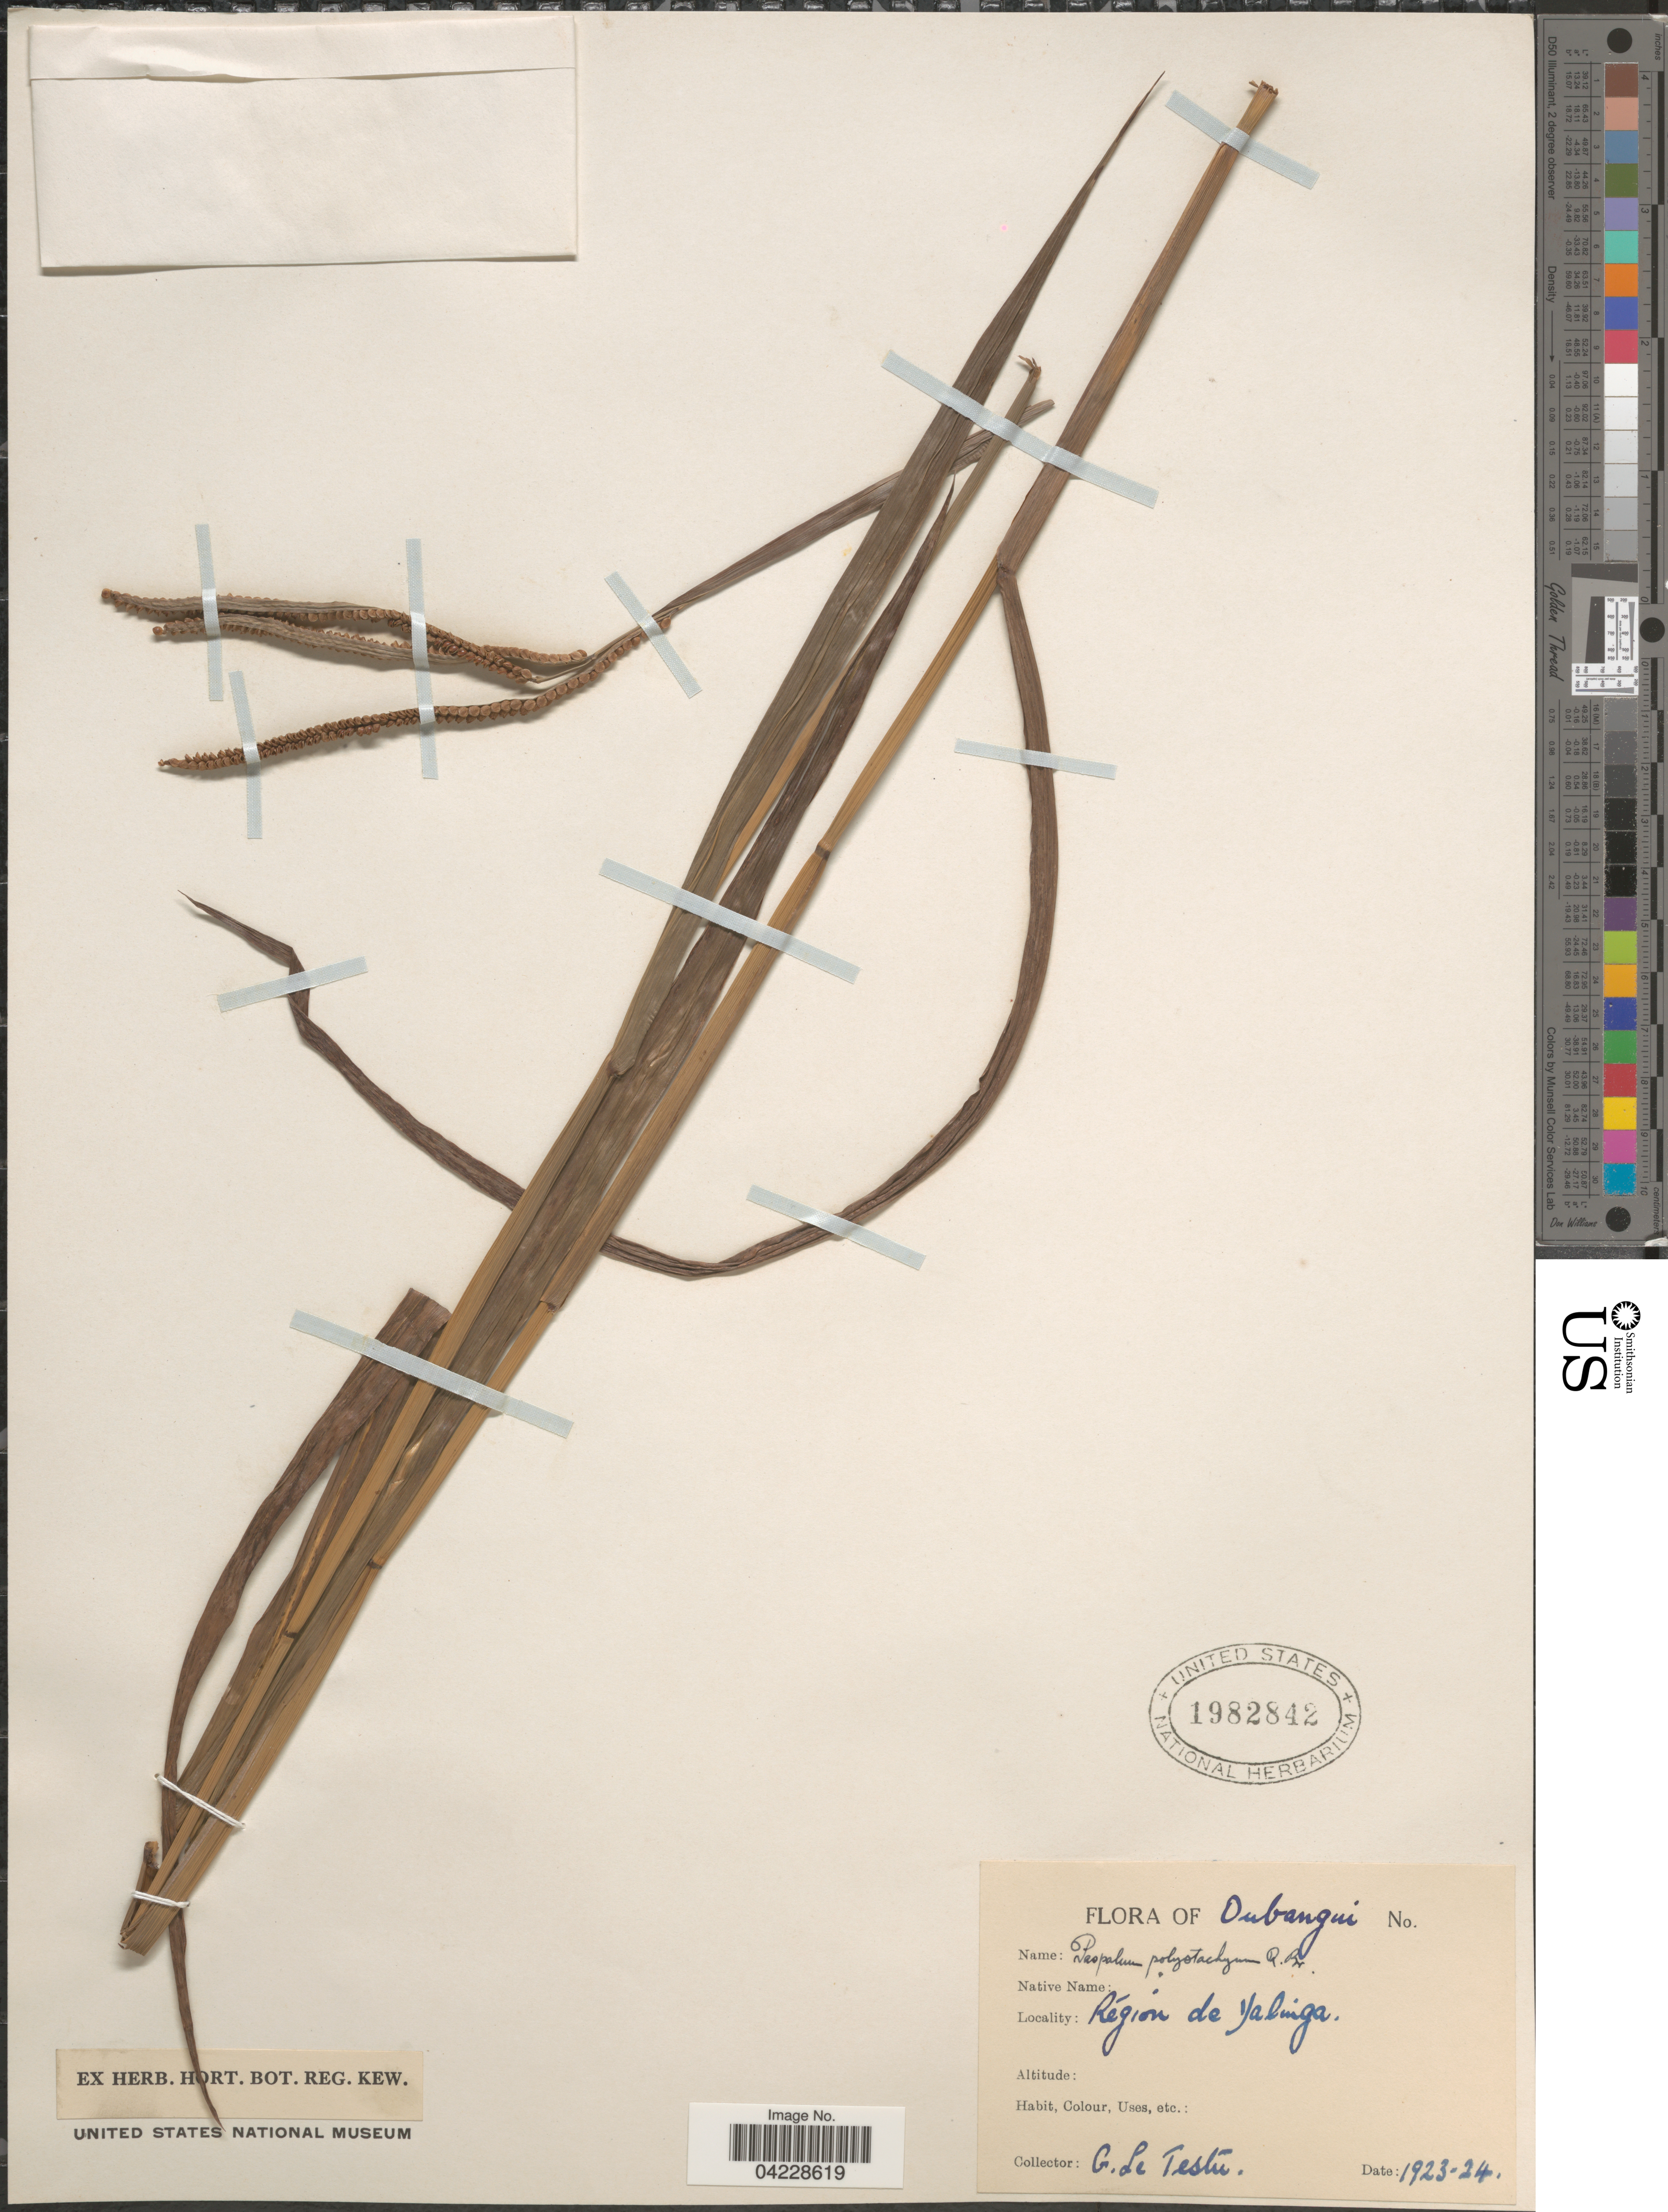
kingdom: Plantae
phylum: Tracheophyta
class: Liliopsida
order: Poales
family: Poaceae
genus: Paspalum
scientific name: Paspalum scrobiculatum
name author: L.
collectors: G. Le Testu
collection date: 1923/1924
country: Central African Republic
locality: Oubangui. Région de Yalinga.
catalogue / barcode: US 1982842